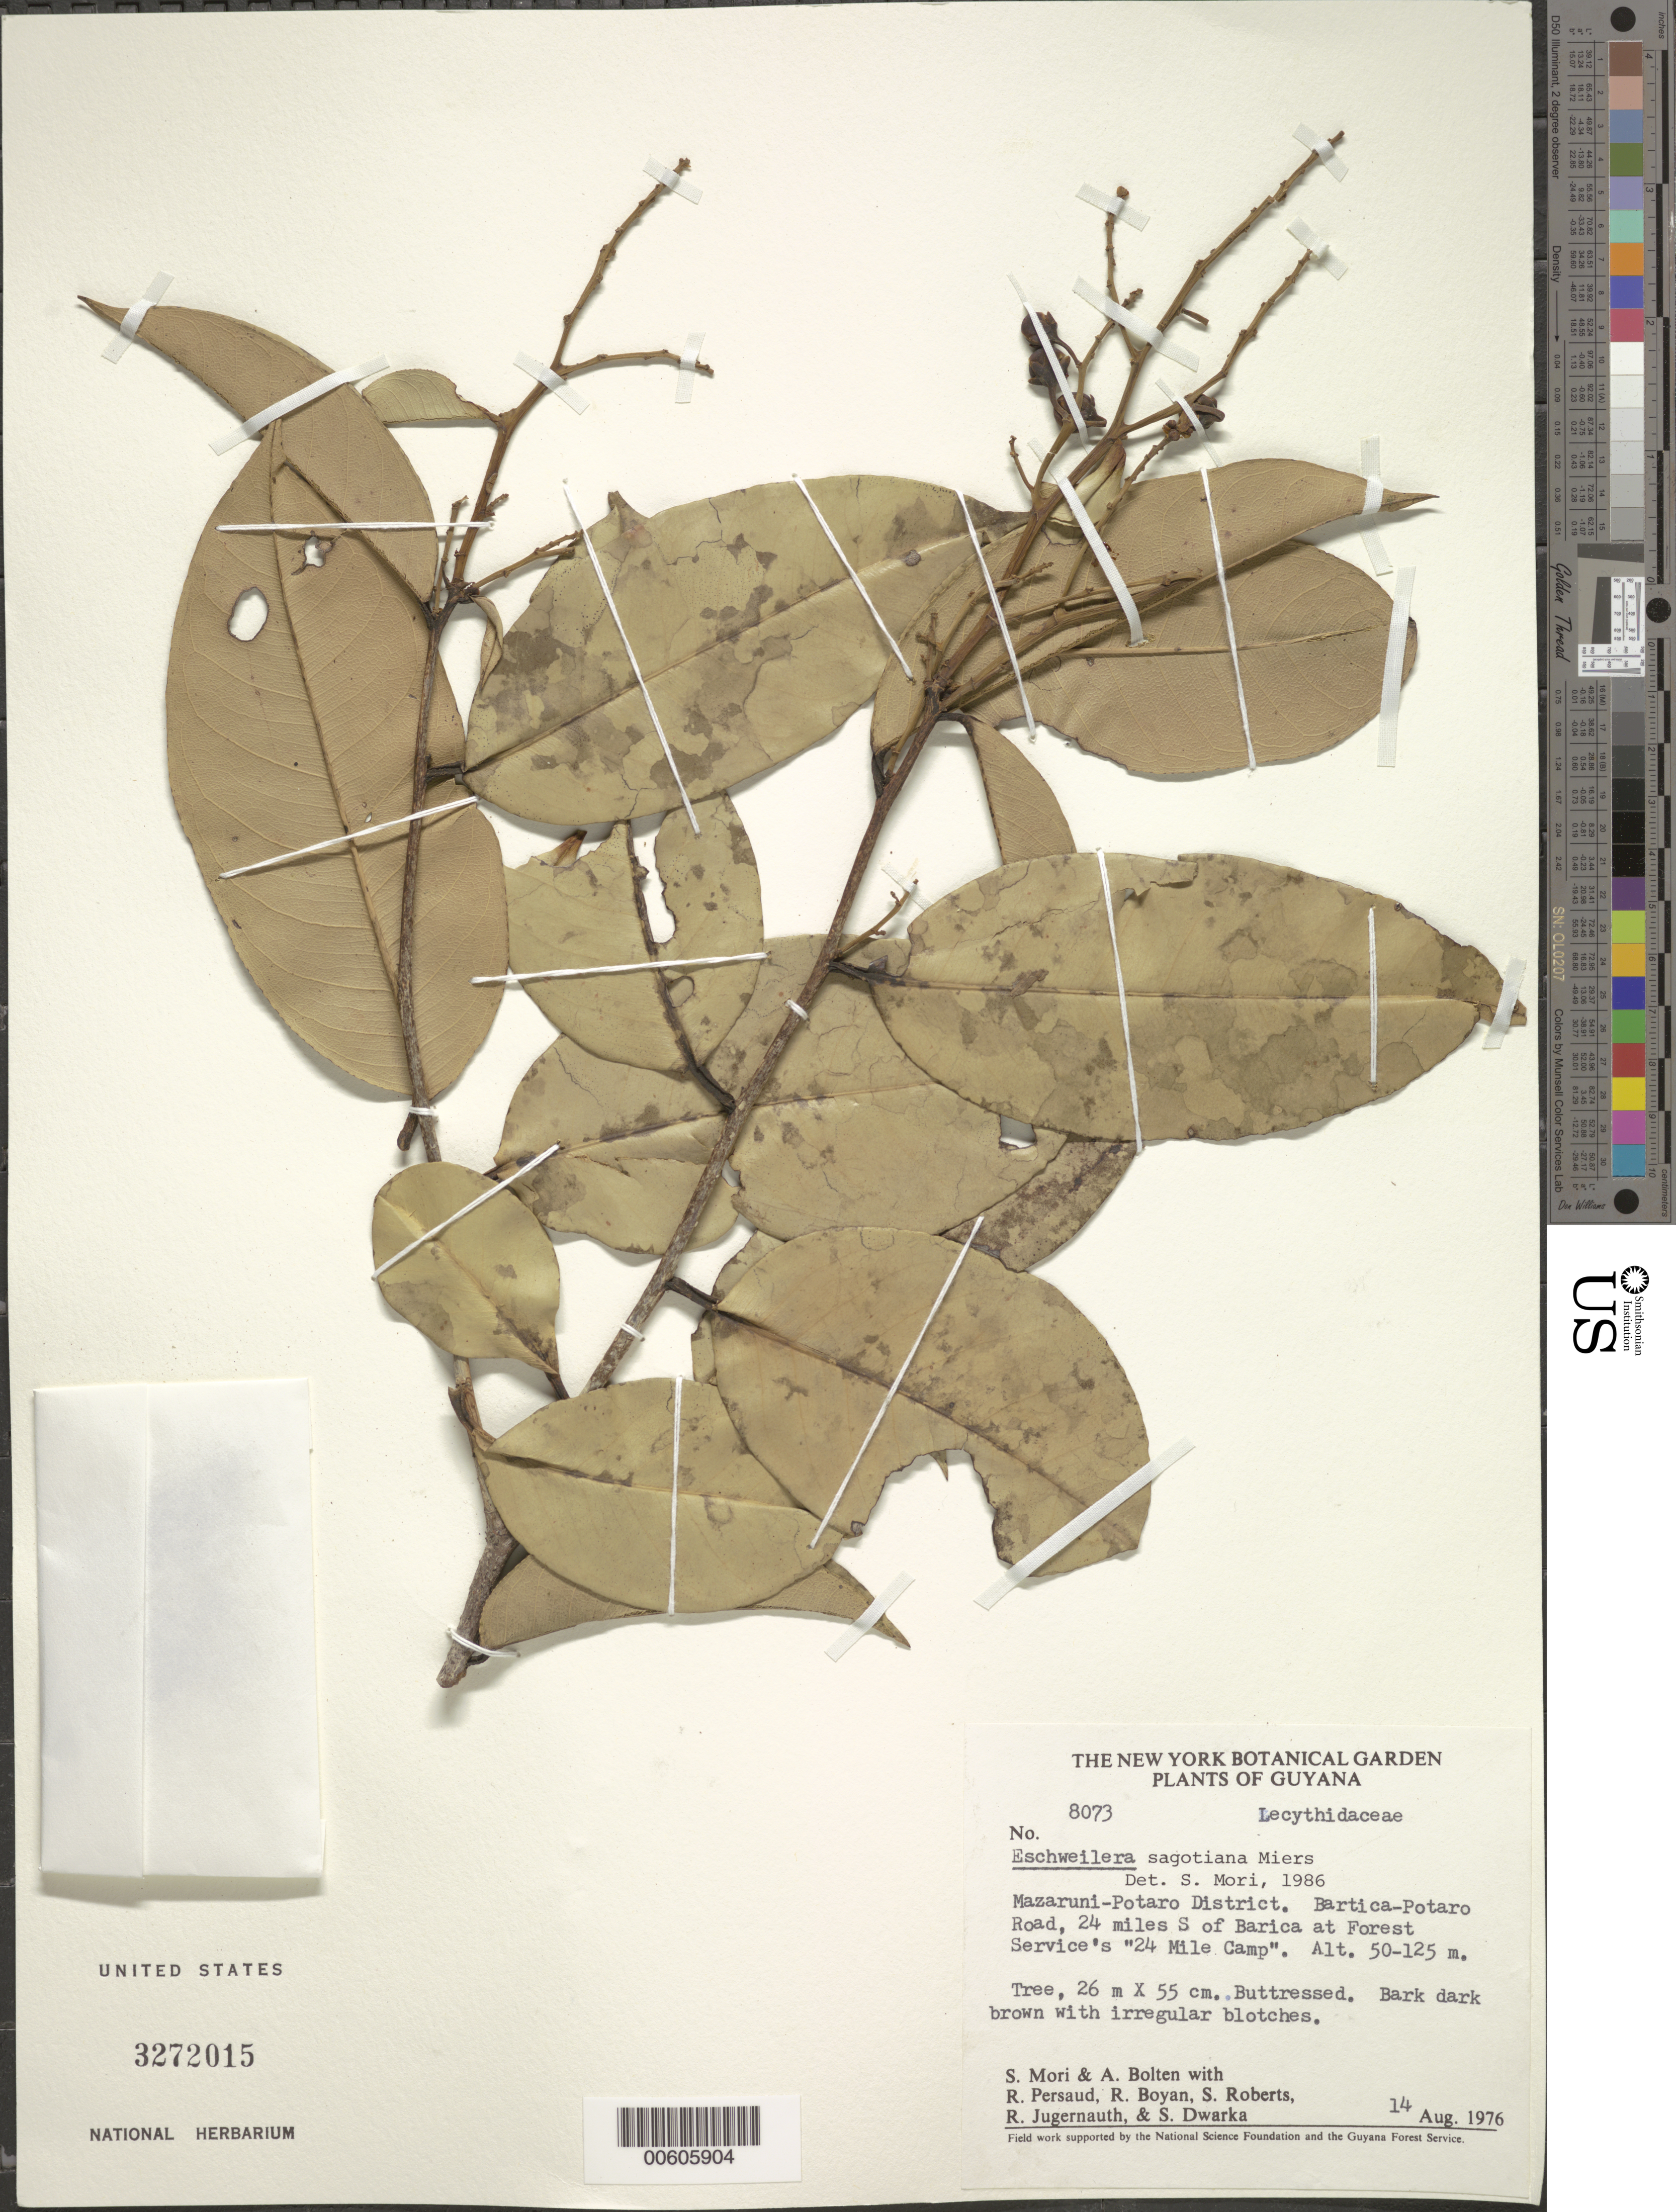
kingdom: Plantae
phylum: Tracheophyta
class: Magnoliopsida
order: Ericales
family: Lecythidaceae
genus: Eschweilera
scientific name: Eschweilera sagotiana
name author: Miers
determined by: Mori, Scott A.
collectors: S. Mori, A. Bolten, R. Persaud, R. Boyan, S. Roberts, R. Jugernauth & S. Dwarka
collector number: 8073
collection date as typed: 14-Aug-76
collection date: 1976-08-14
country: Guyana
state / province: Cuyuni-Mazaruni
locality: Bartica-Potaro Road, 24 mi. S of Bartica at Forest service "24 Mile Camp"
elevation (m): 50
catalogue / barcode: US 3272015